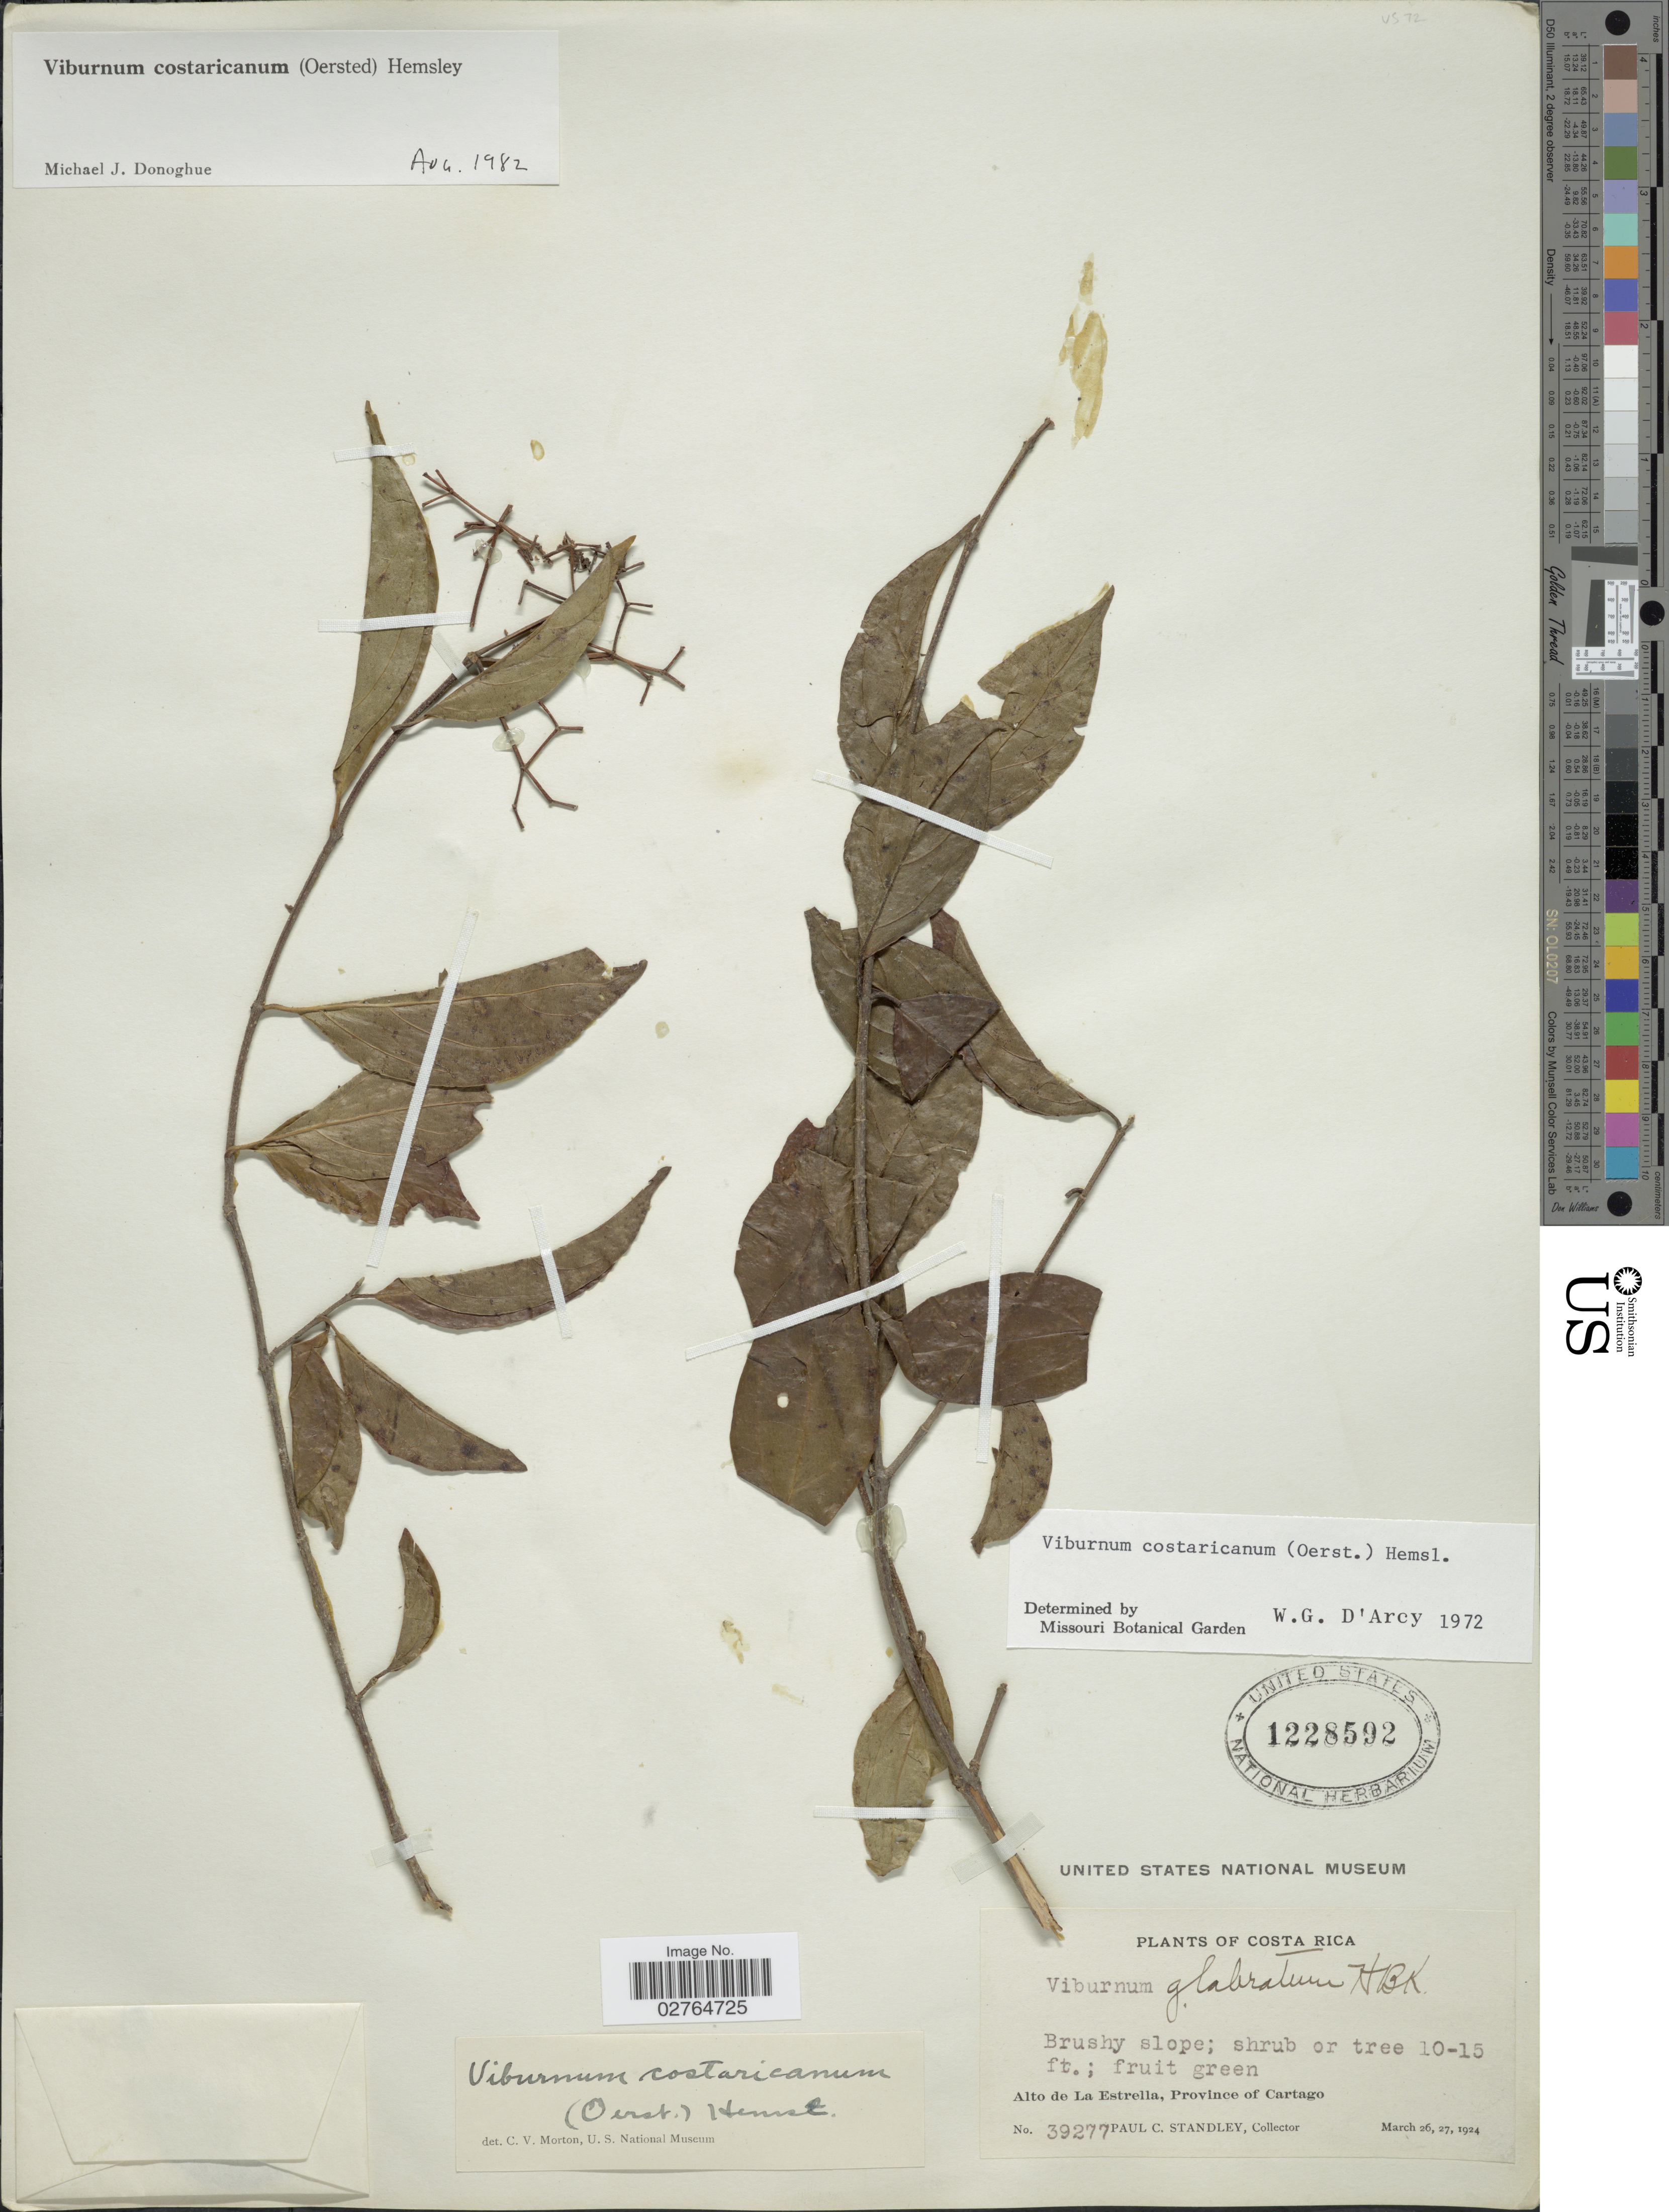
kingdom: Plantae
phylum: Tracheophyta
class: Magnoliopsida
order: Dipsacales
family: Viburnaceae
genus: Viburnum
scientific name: Viburnum costaricanum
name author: (Oerst.) Hemsl.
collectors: P. C. Standley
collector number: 39277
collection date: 1924-03-26/1924-03-27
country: Costa Rica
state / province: Cartago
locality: Alto de La Estrella.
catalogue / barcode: US 1228592